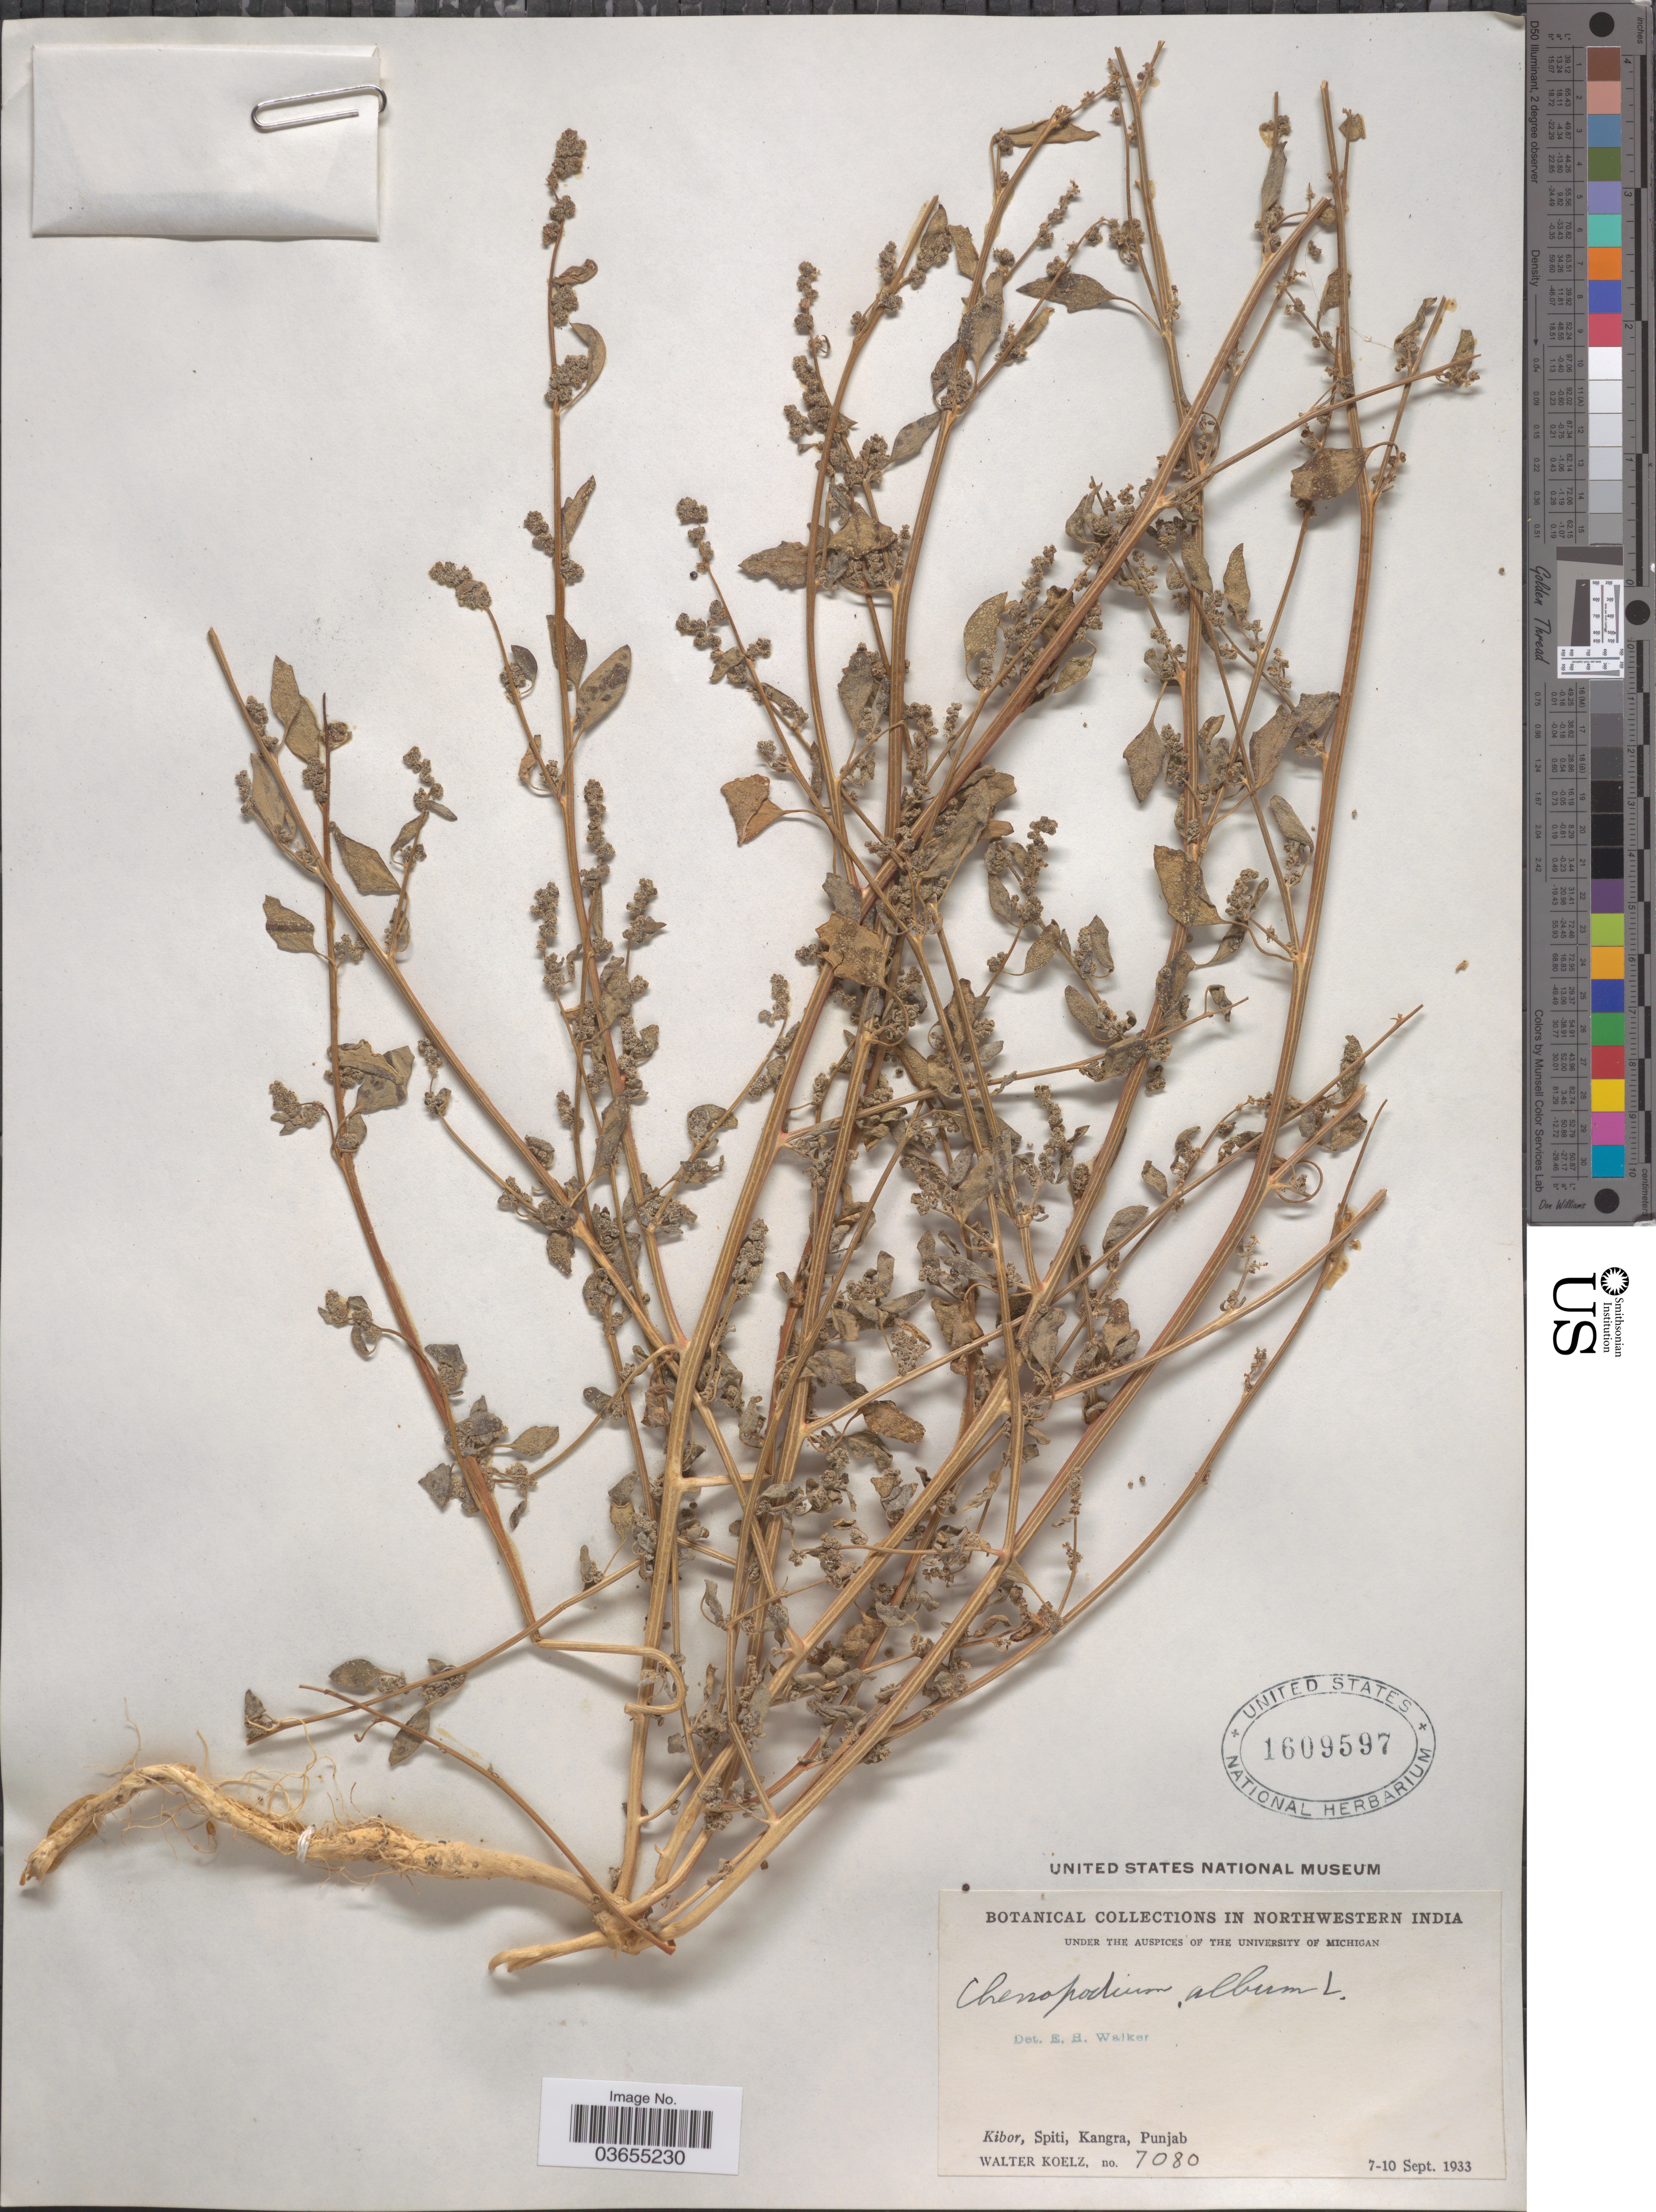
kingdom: Plantae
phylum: Tracheophyta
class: Magnoliopsida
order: Caryophyllales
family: Amaranthaceae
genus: Chenopodium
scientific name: Chenopodium album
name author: L.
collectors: W. N. Koelz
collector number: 7080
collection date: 1933-09-07/1933-09-10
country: India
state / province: Punjab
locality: Northwestern India. Kibor, Spiti, Kangra.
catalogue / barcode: US 1609597